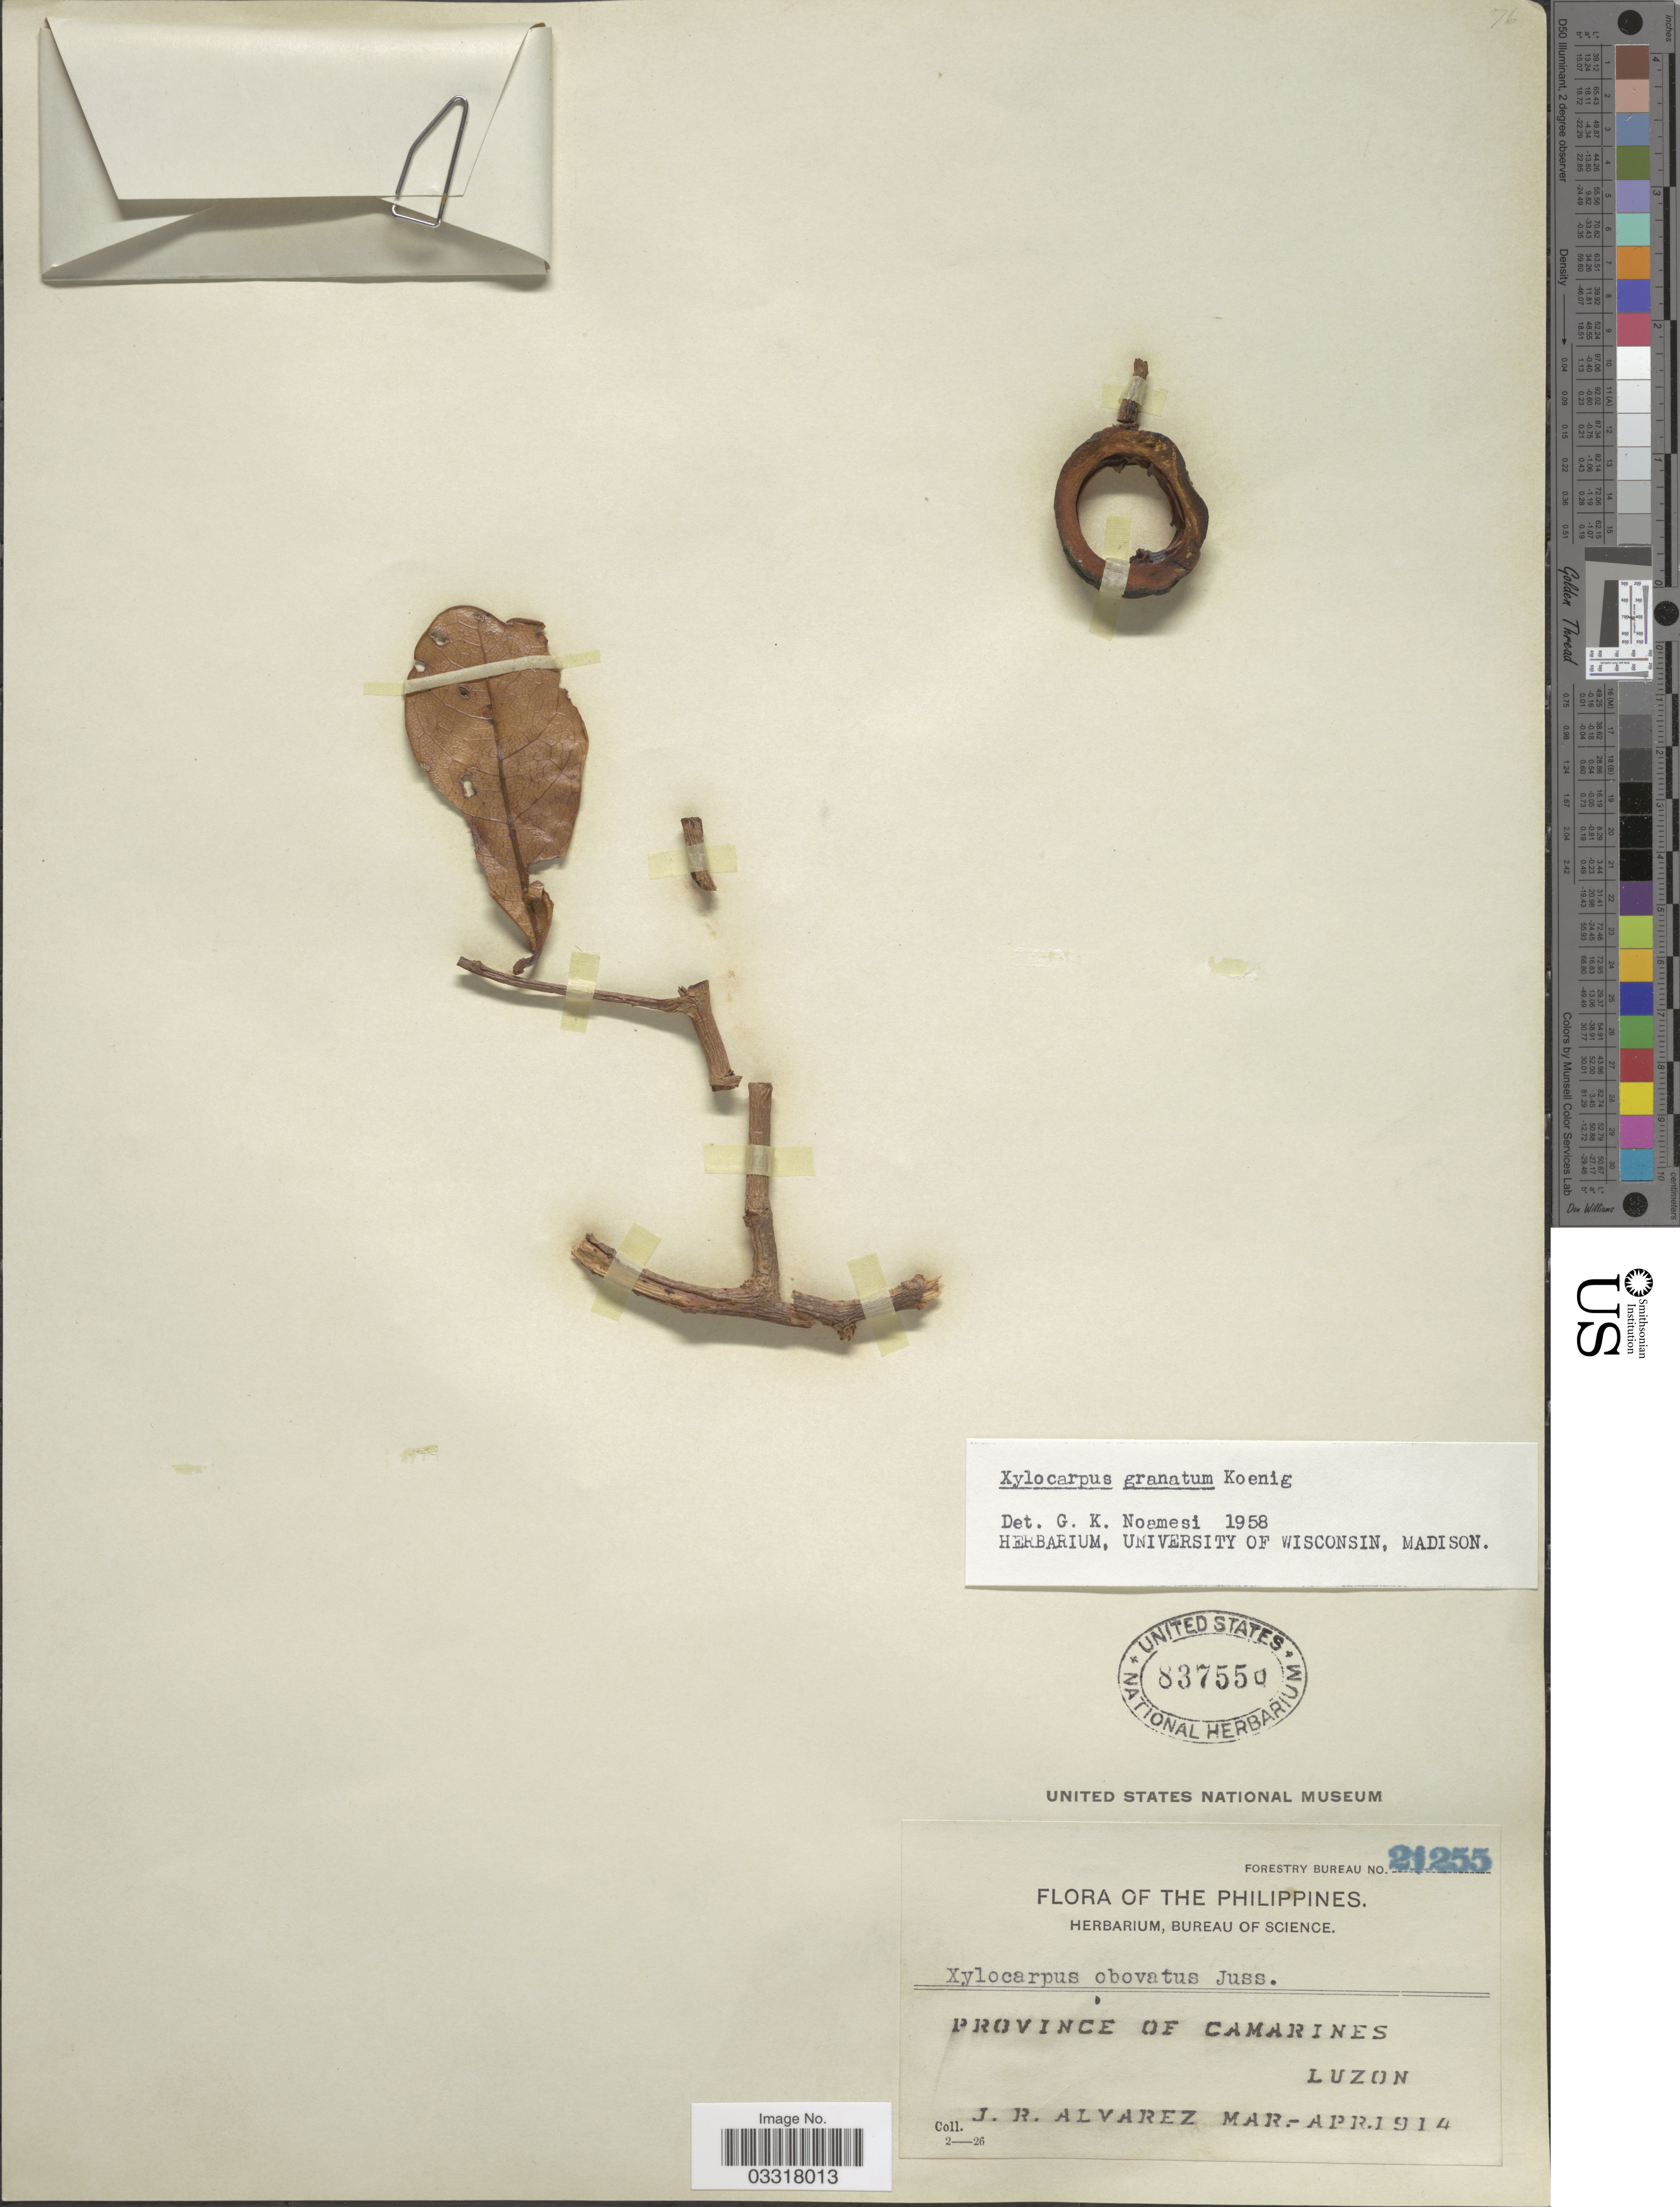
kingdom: Plantae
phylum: Tracheophyta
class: Magnoliopsida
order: Sapindales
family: Meliaceae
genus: Xylocarpus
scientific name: Xylocarpus granatum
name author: J. Koenig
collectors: J. Alvarez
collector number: Forestry Bureau 21255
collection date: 1914-03/1914-04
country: Philippines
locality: Province of Camarinas. Luzon.